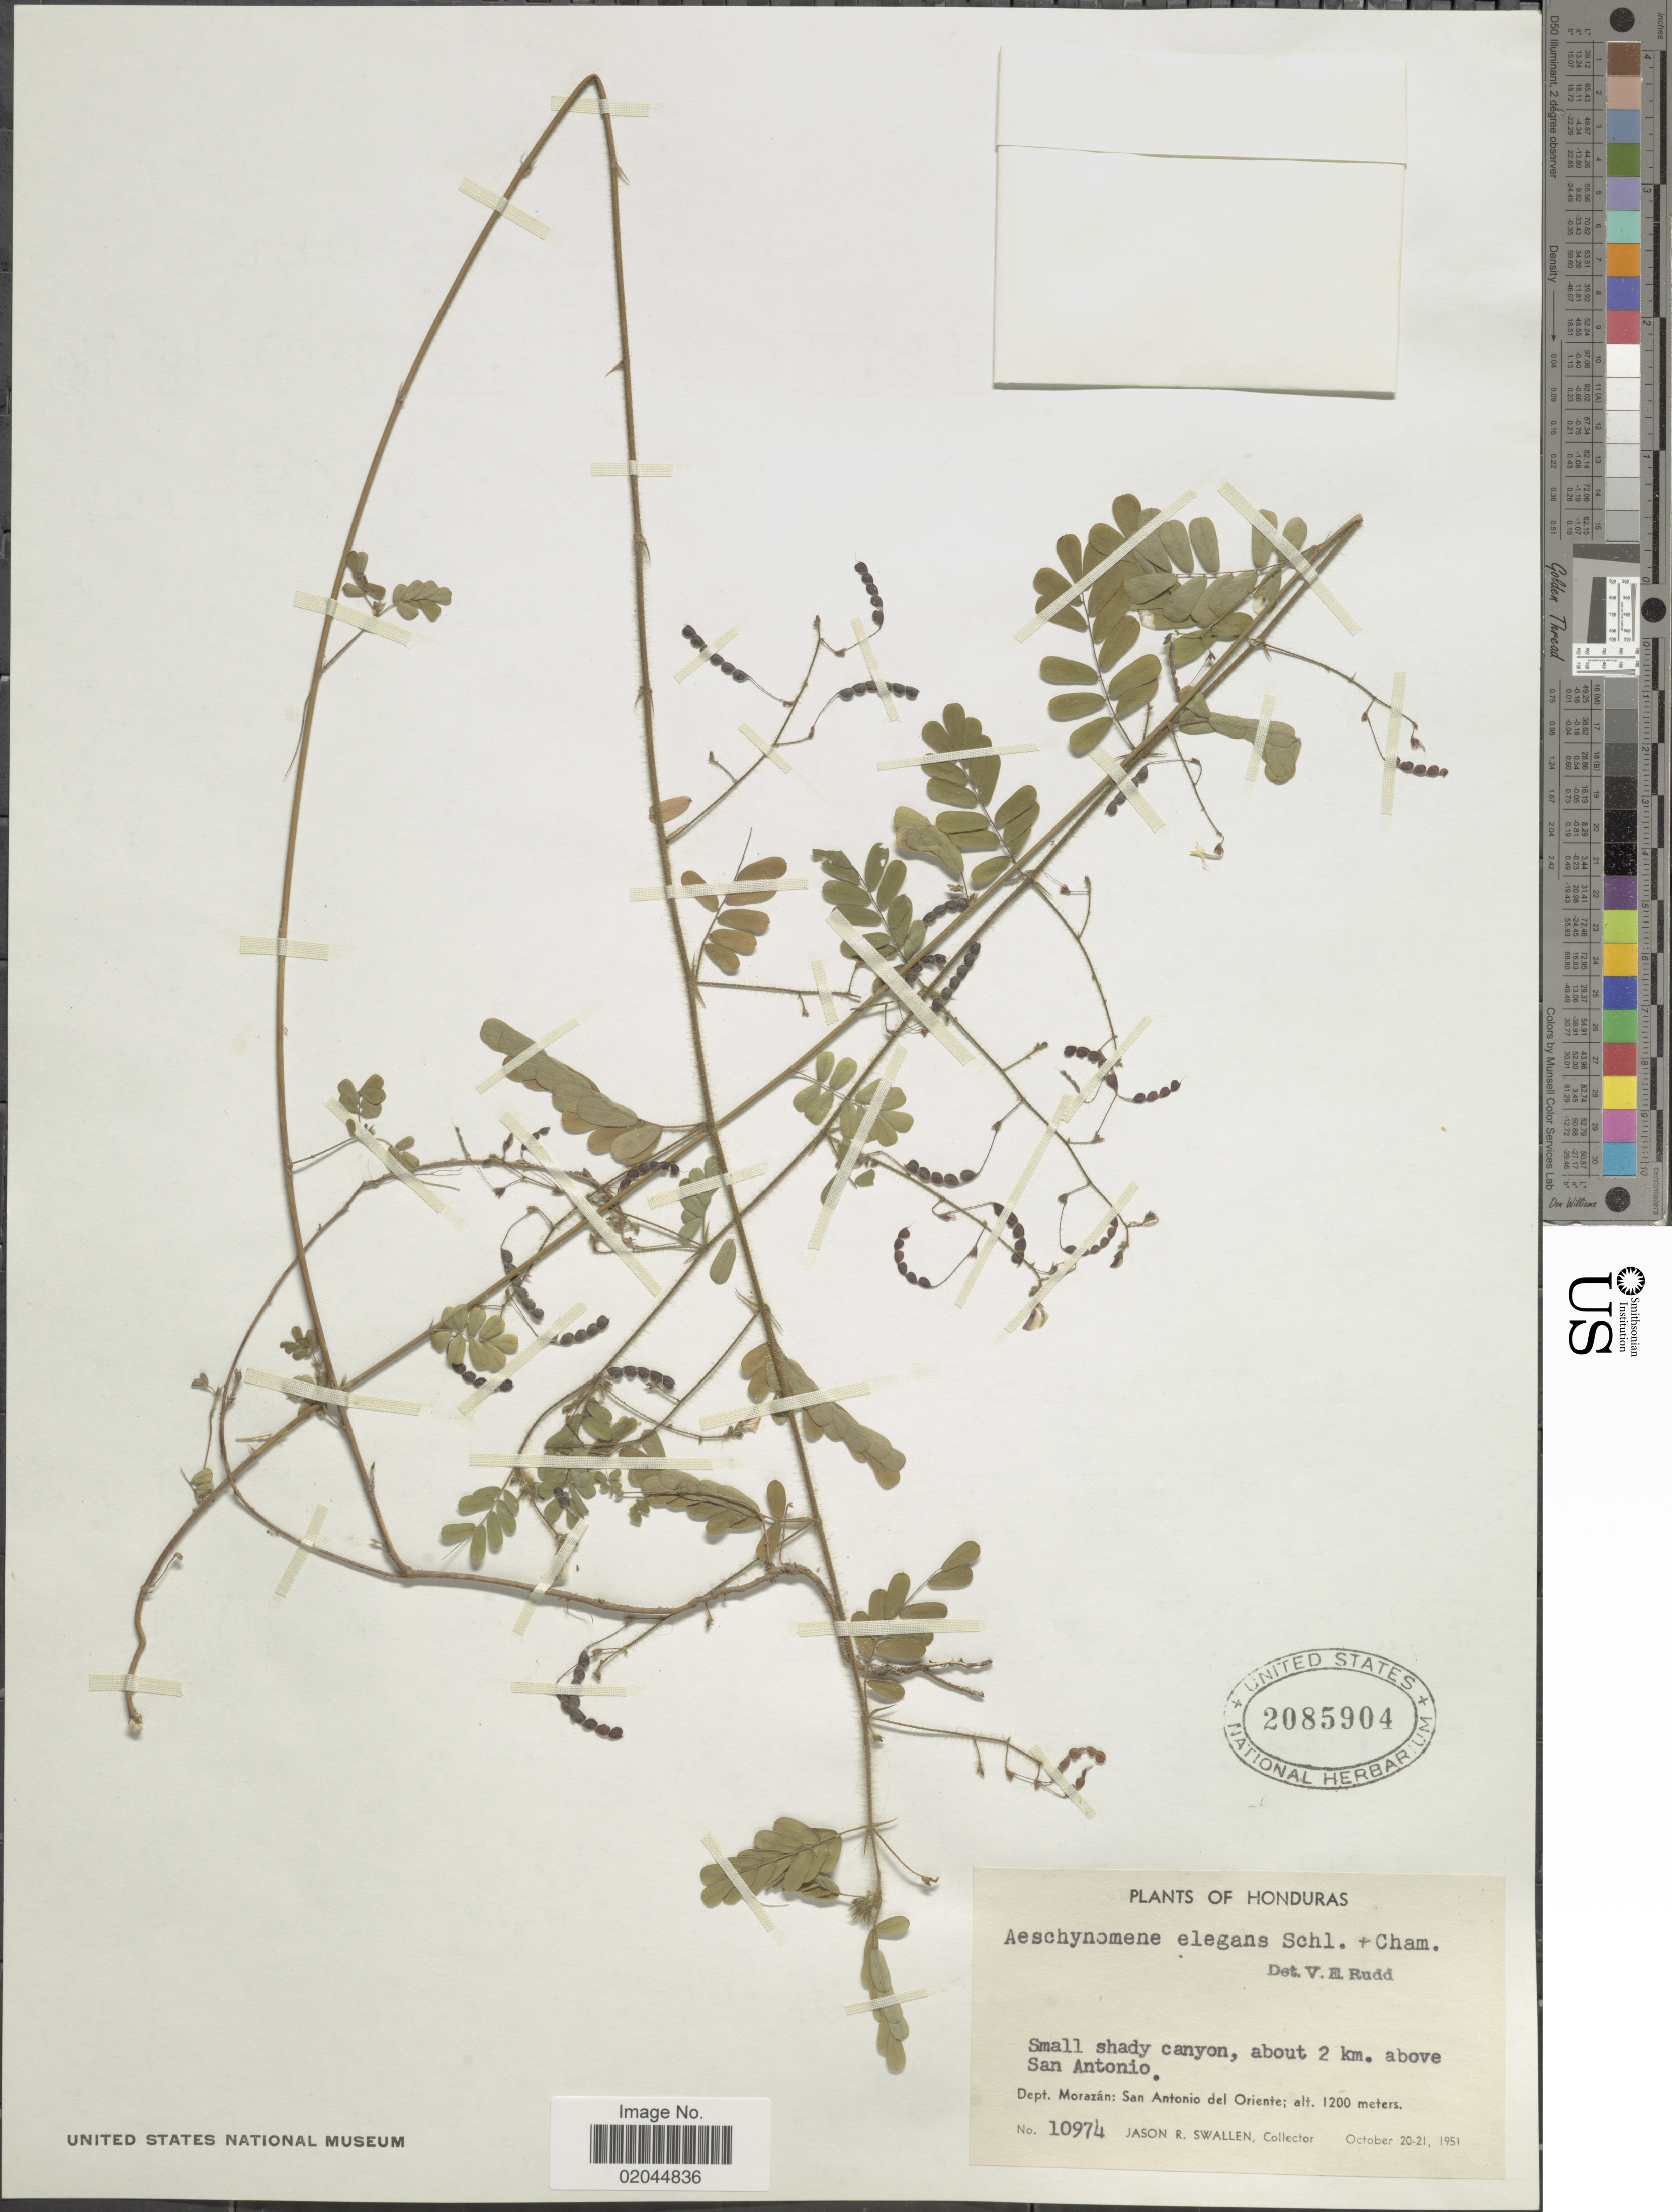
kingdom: Plantae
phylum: Tracheophyta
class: Magnoliopsida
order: Fabales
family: Fabaceae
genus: Aeschynomene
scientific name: Aeschynomene elegans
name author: Cham. ex Schltdl.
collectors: J. R. Swallen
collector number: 10974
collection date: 1951-10-20/1951-10-21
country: Honduras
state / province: Fco. Morazán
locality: Dept. Morazan: San Antonio del Oriente, About 2 km. above San Antonio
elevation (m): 1200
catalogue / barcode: US 2085904